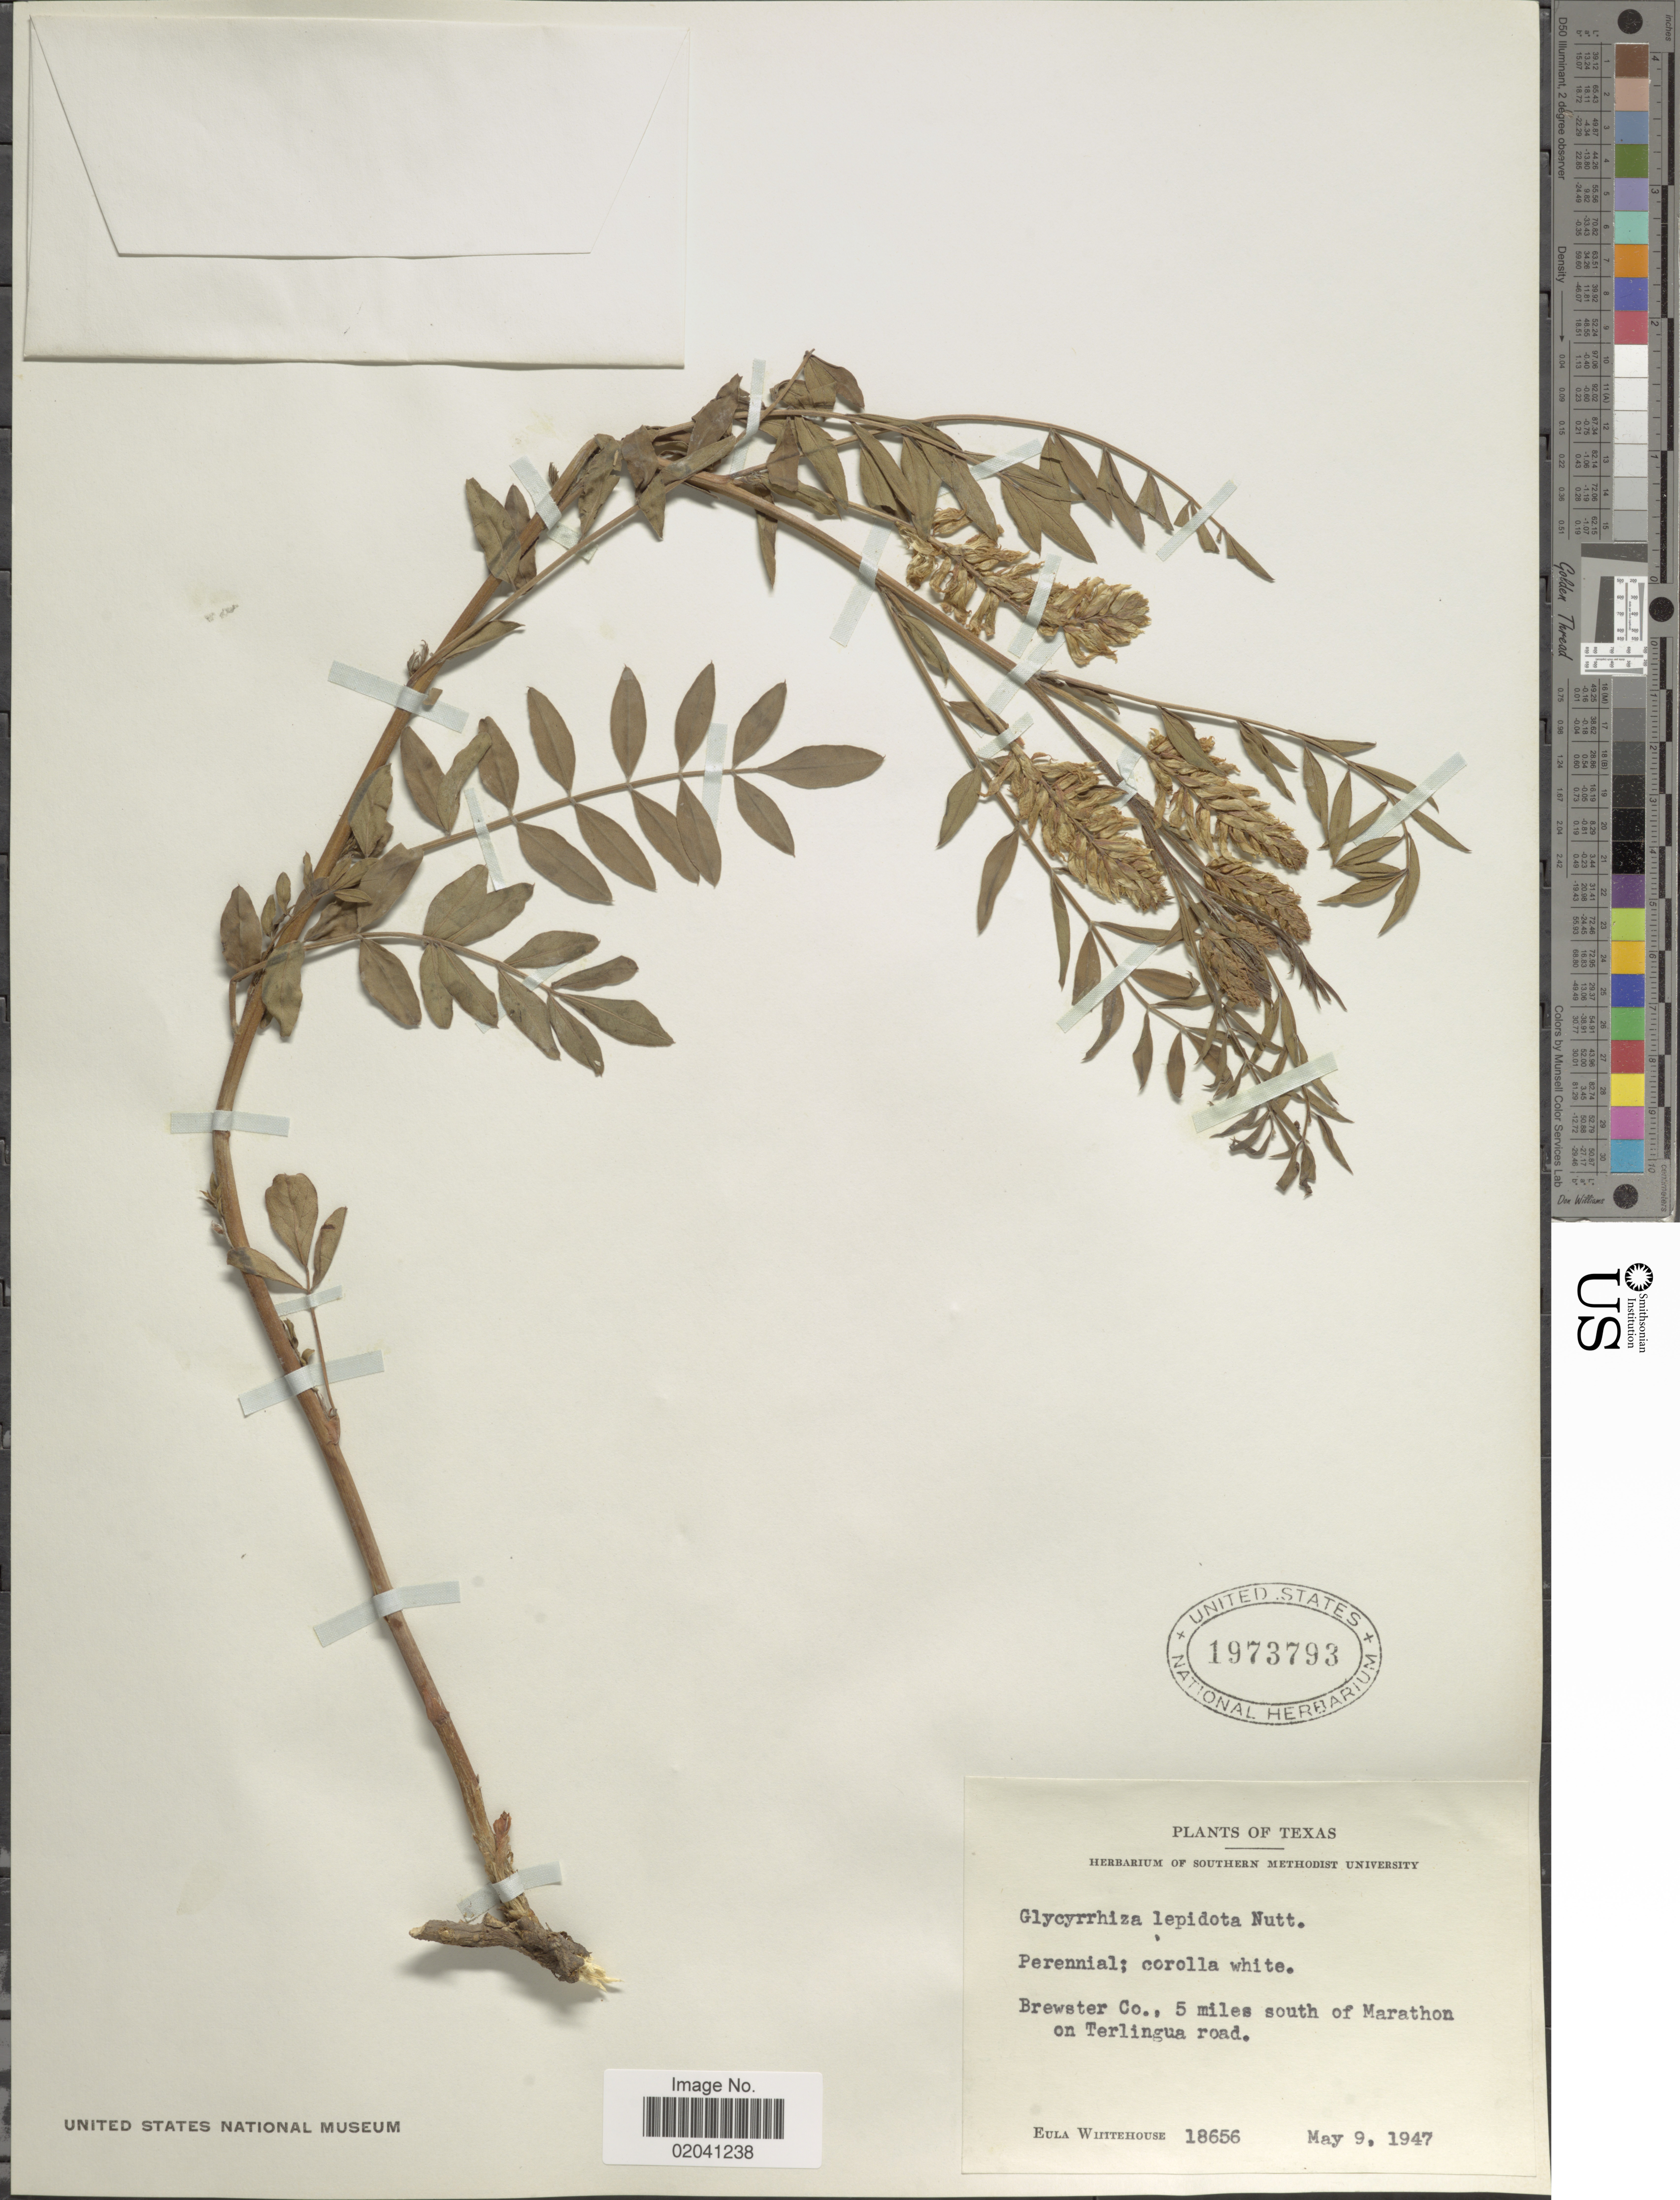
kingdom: Plantae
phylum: Tracheophyta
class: Magnoliopsida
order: Fabales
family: Fabaceae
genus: Glycyrrhiza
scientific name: Glycyrrhiza lepidota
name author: Pursh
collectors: E. Whitehouse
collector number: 18656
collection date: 1947-05-09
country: United States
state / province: Texas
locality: Brewster Co., 5 miles south of Marathon on Terlingua road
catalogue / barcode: US 1973793